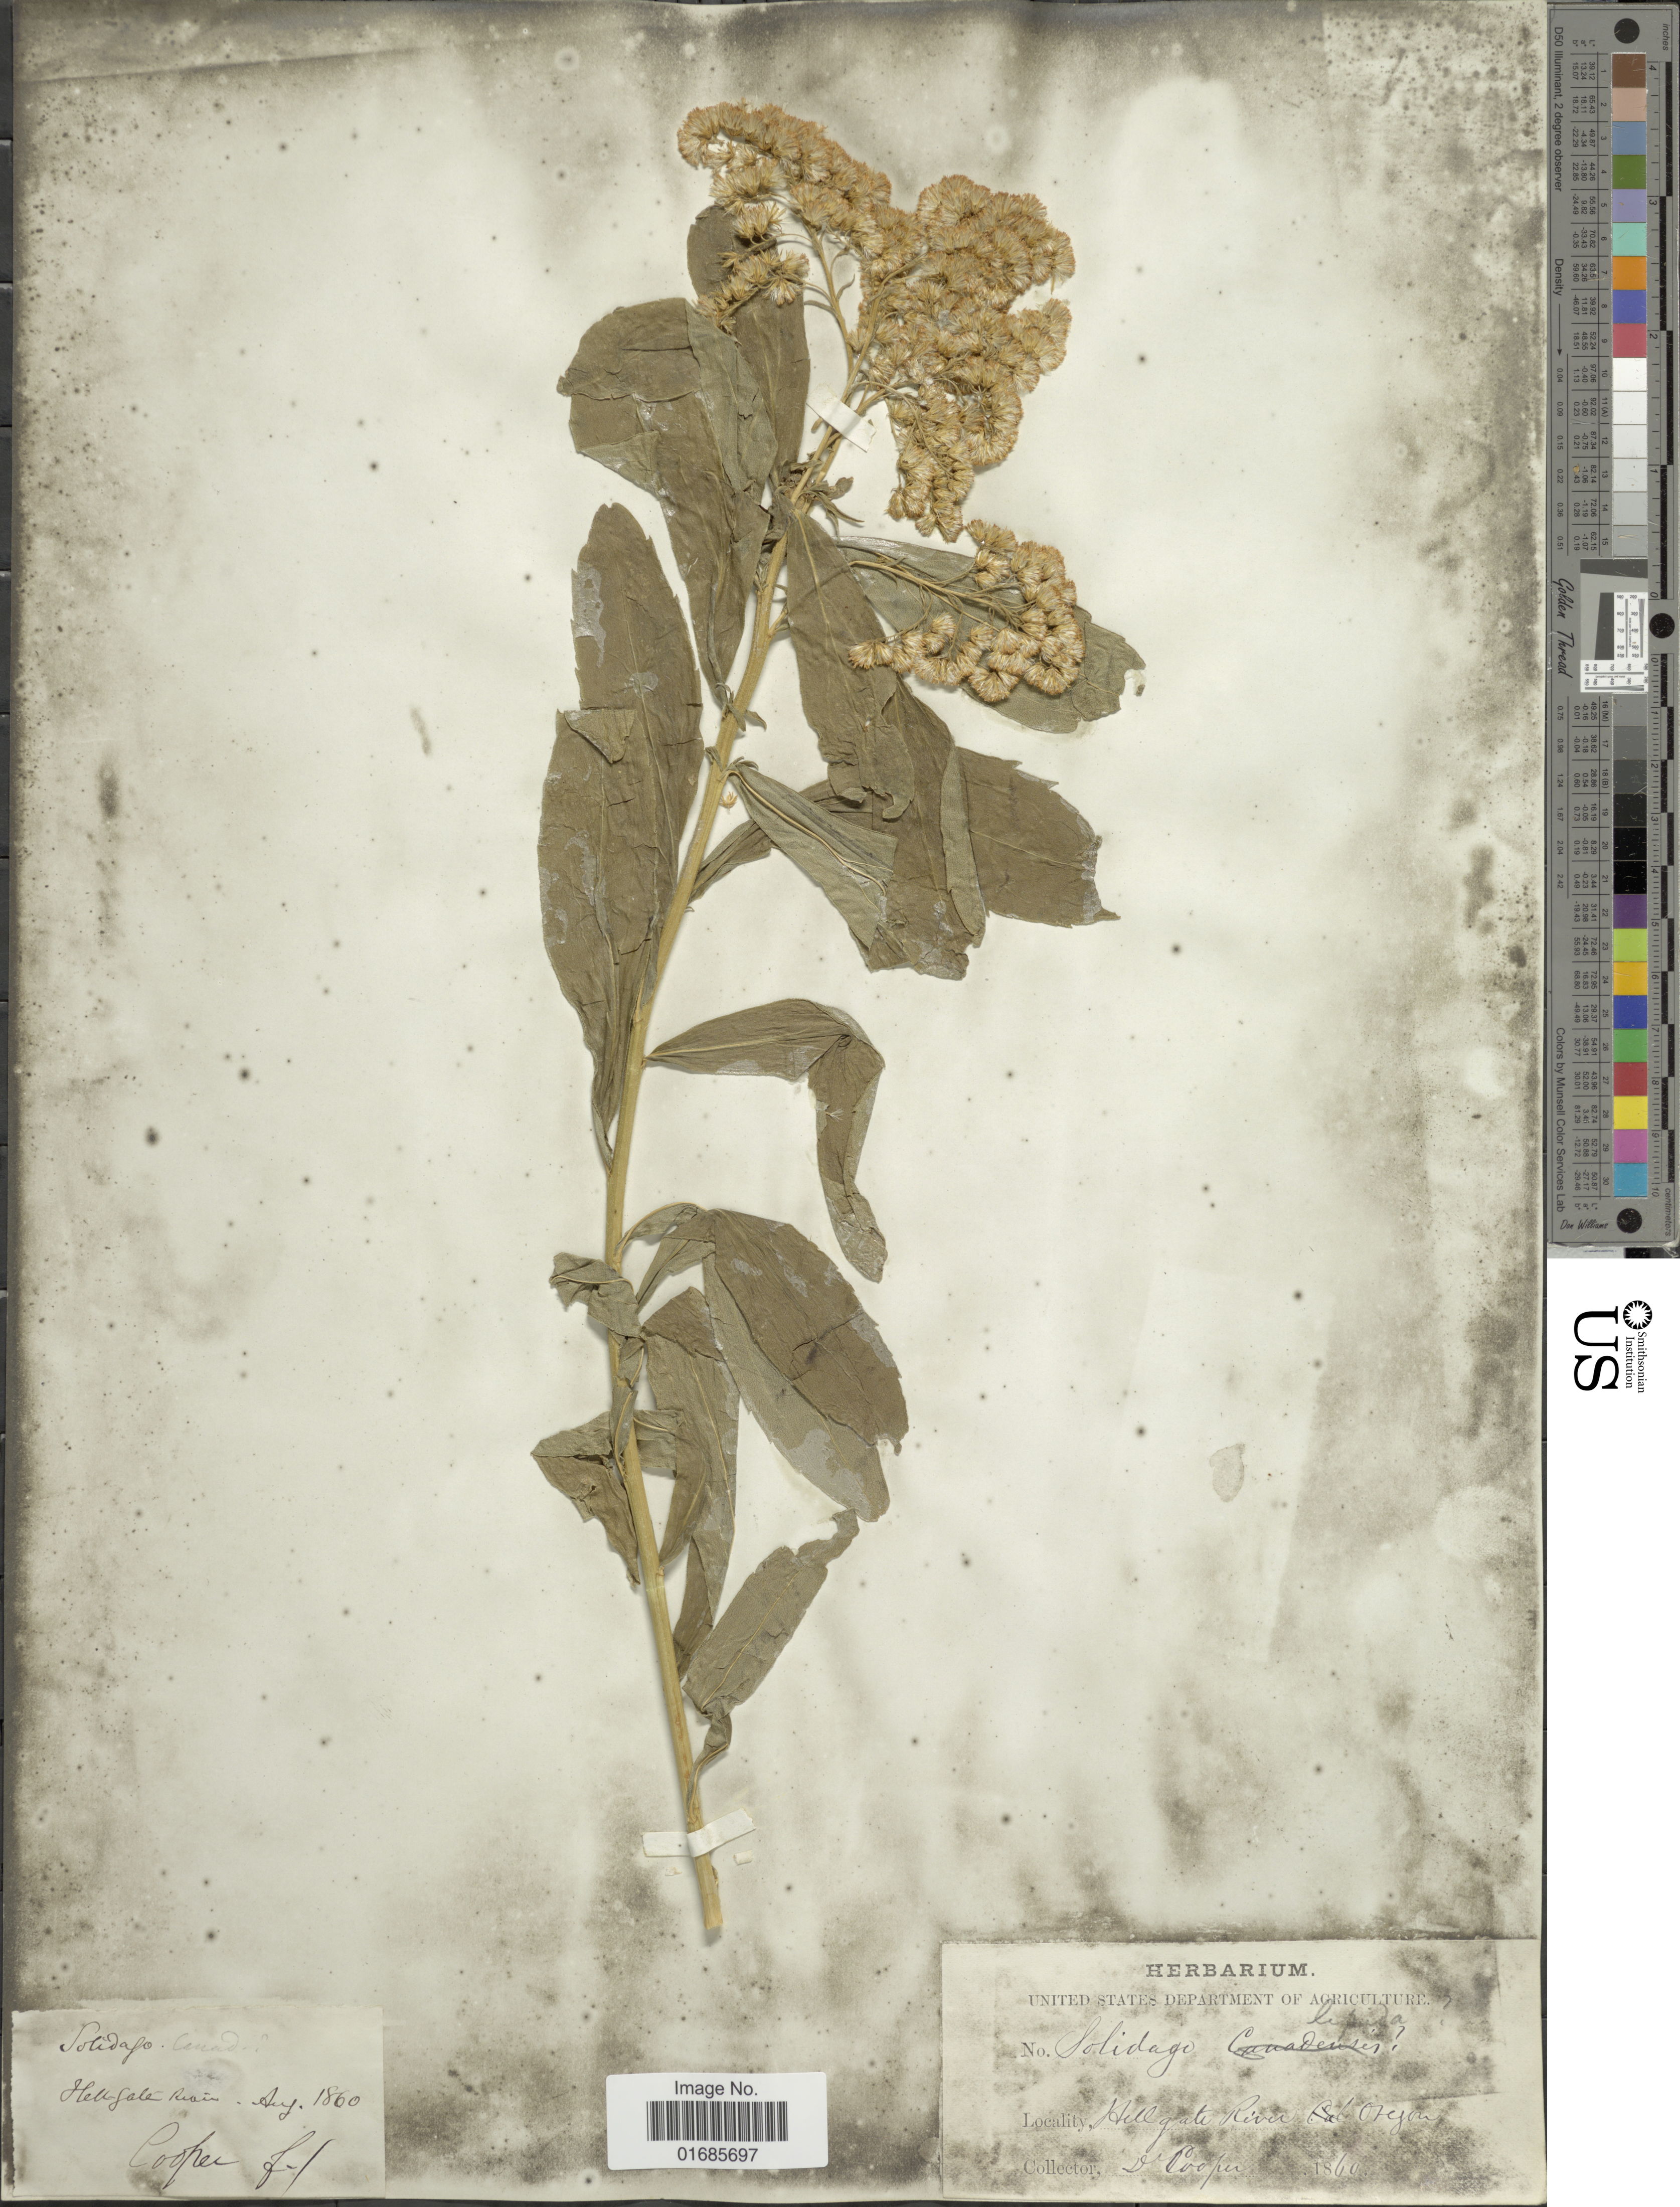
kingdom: Plantae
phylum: Tracheophyta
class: Magnoliopsida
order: Asterales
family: Asteraceae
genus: Solidago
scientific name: Solidago canadensis var. salebrosa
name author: (Piper) M.E. Jones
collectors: -- Cooper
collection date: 1860-08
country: United States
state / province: Oregon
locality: Hellgate River